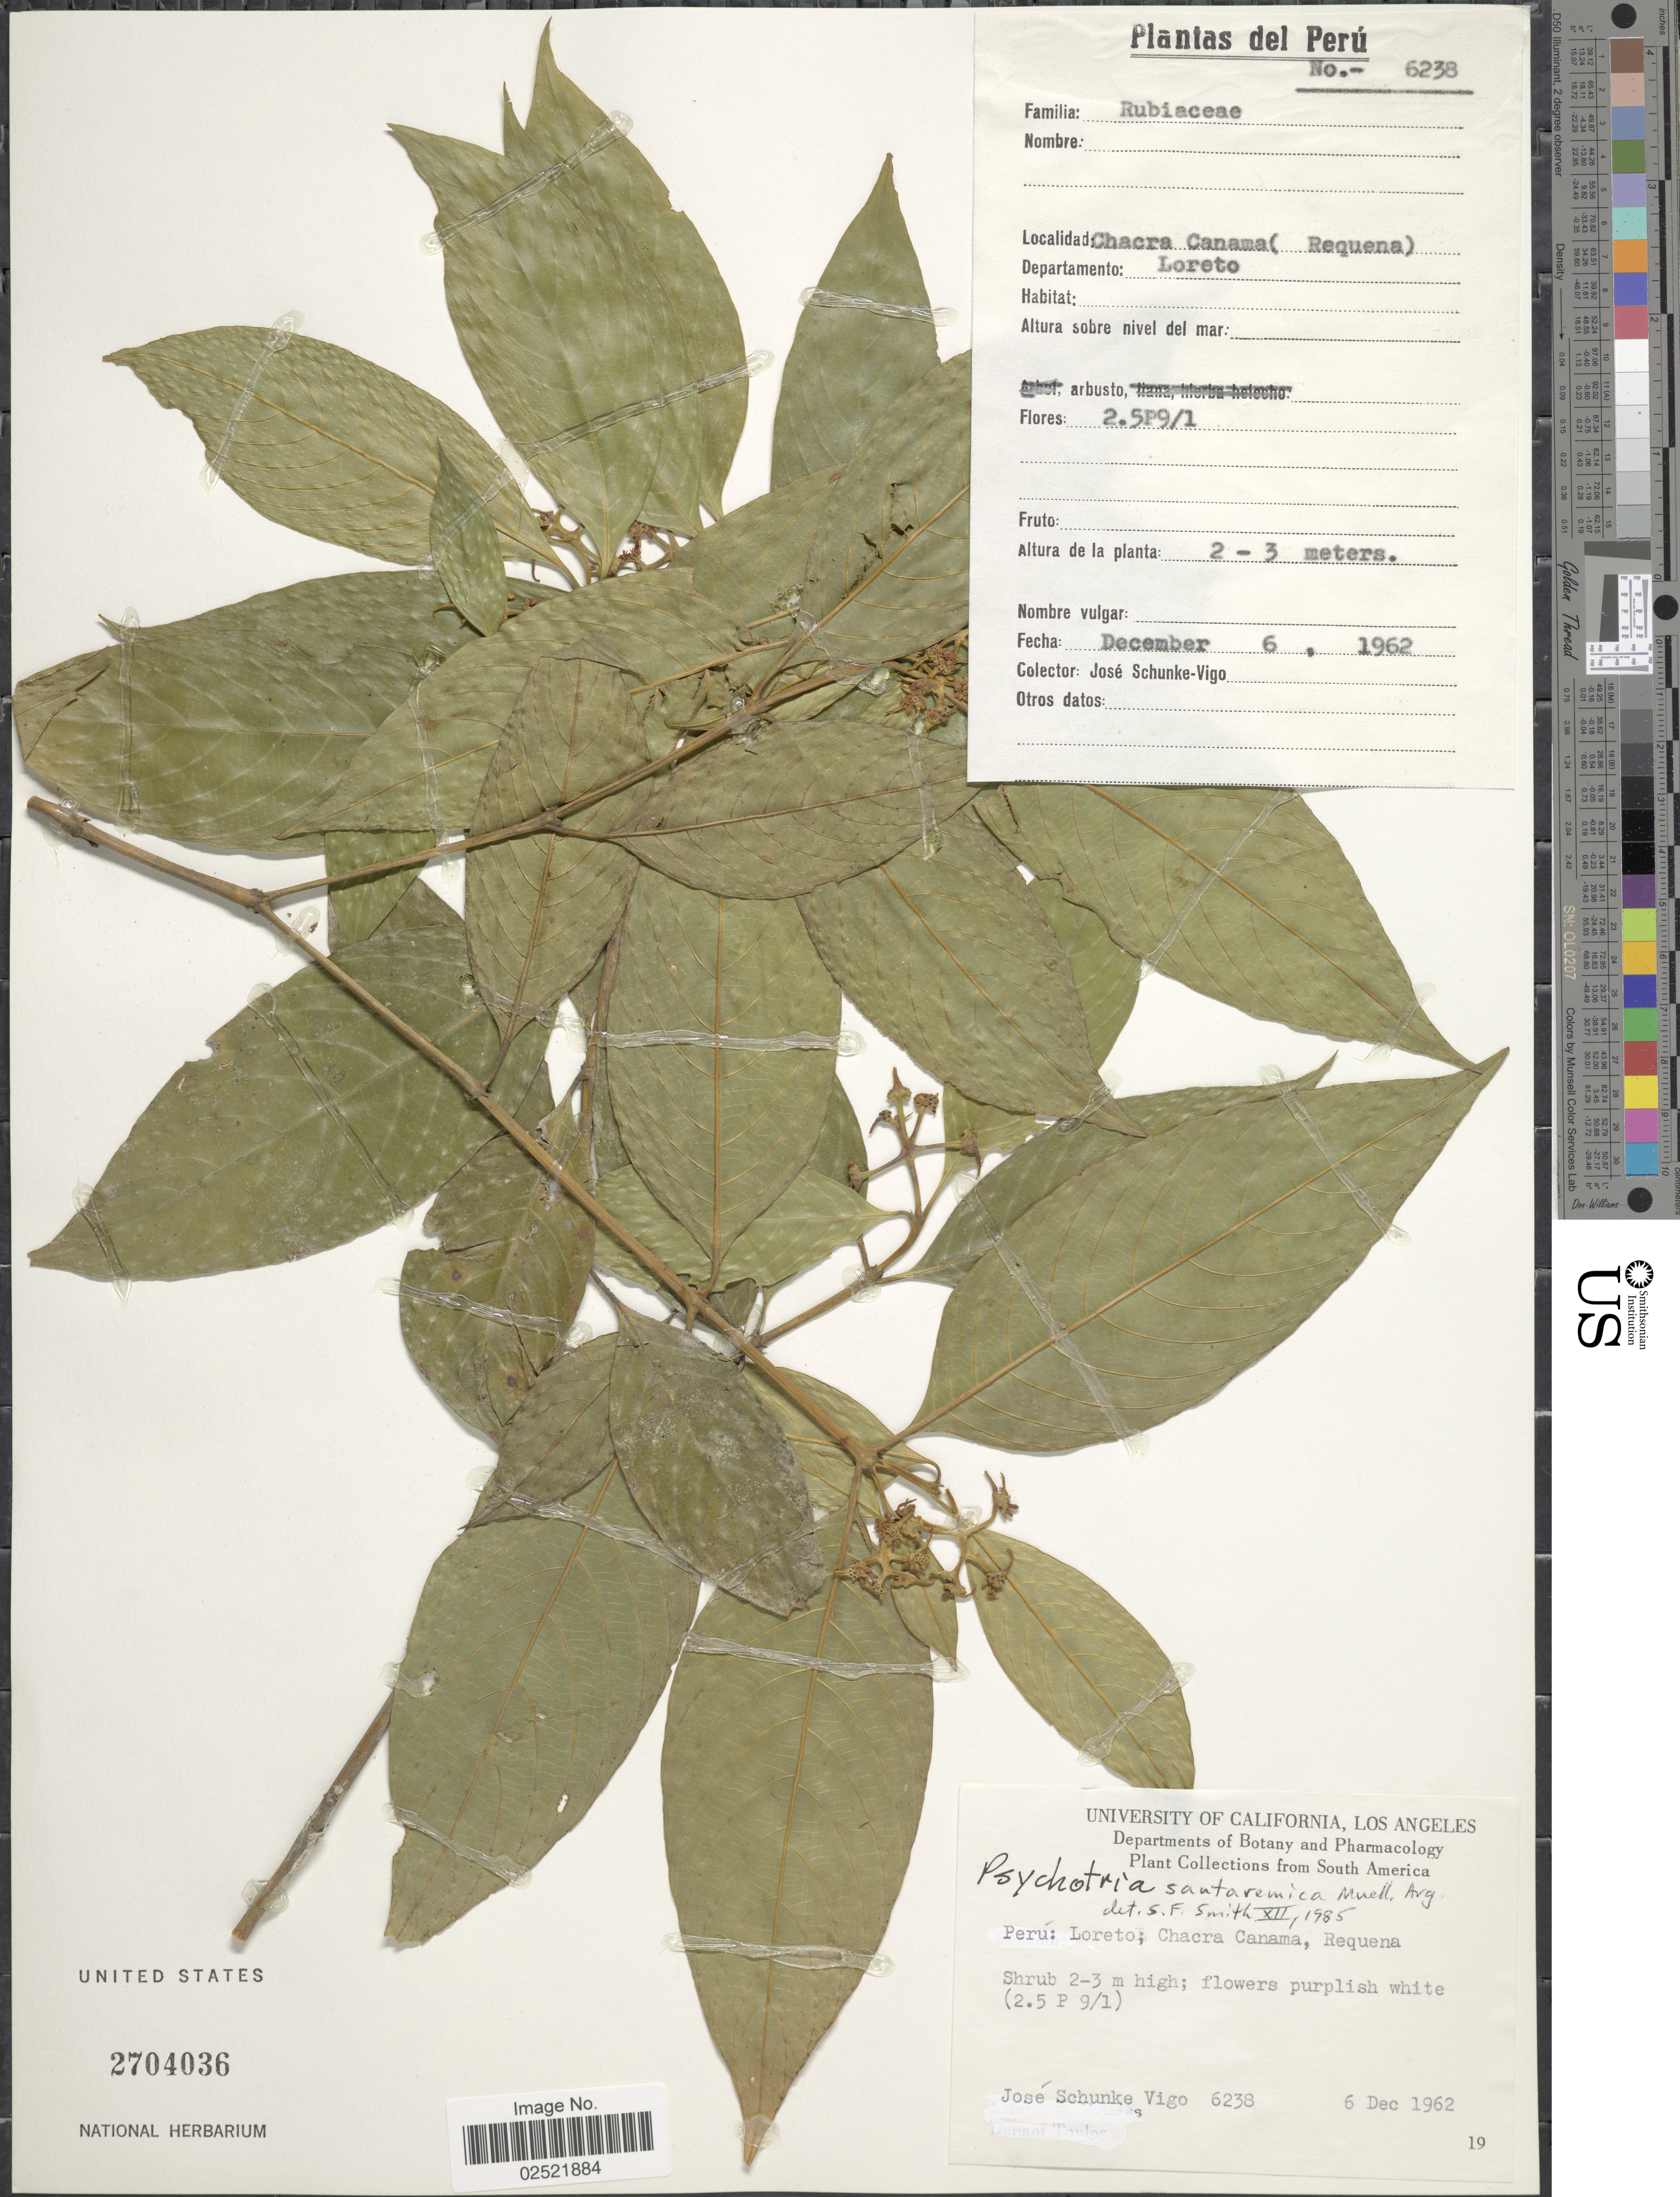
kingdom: Plantae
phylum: Tracheophyta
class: Magnoliopsida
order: Gentianales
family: Rubiaceae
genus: Psychotria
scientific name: Psychotria santaremica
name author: Müll. Arg.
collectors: J. Schunke Vigo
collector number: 6238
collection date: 1962-12-06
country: Peru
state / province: Loreto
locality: Chacra Canama, Requena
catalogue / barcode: US 2704036